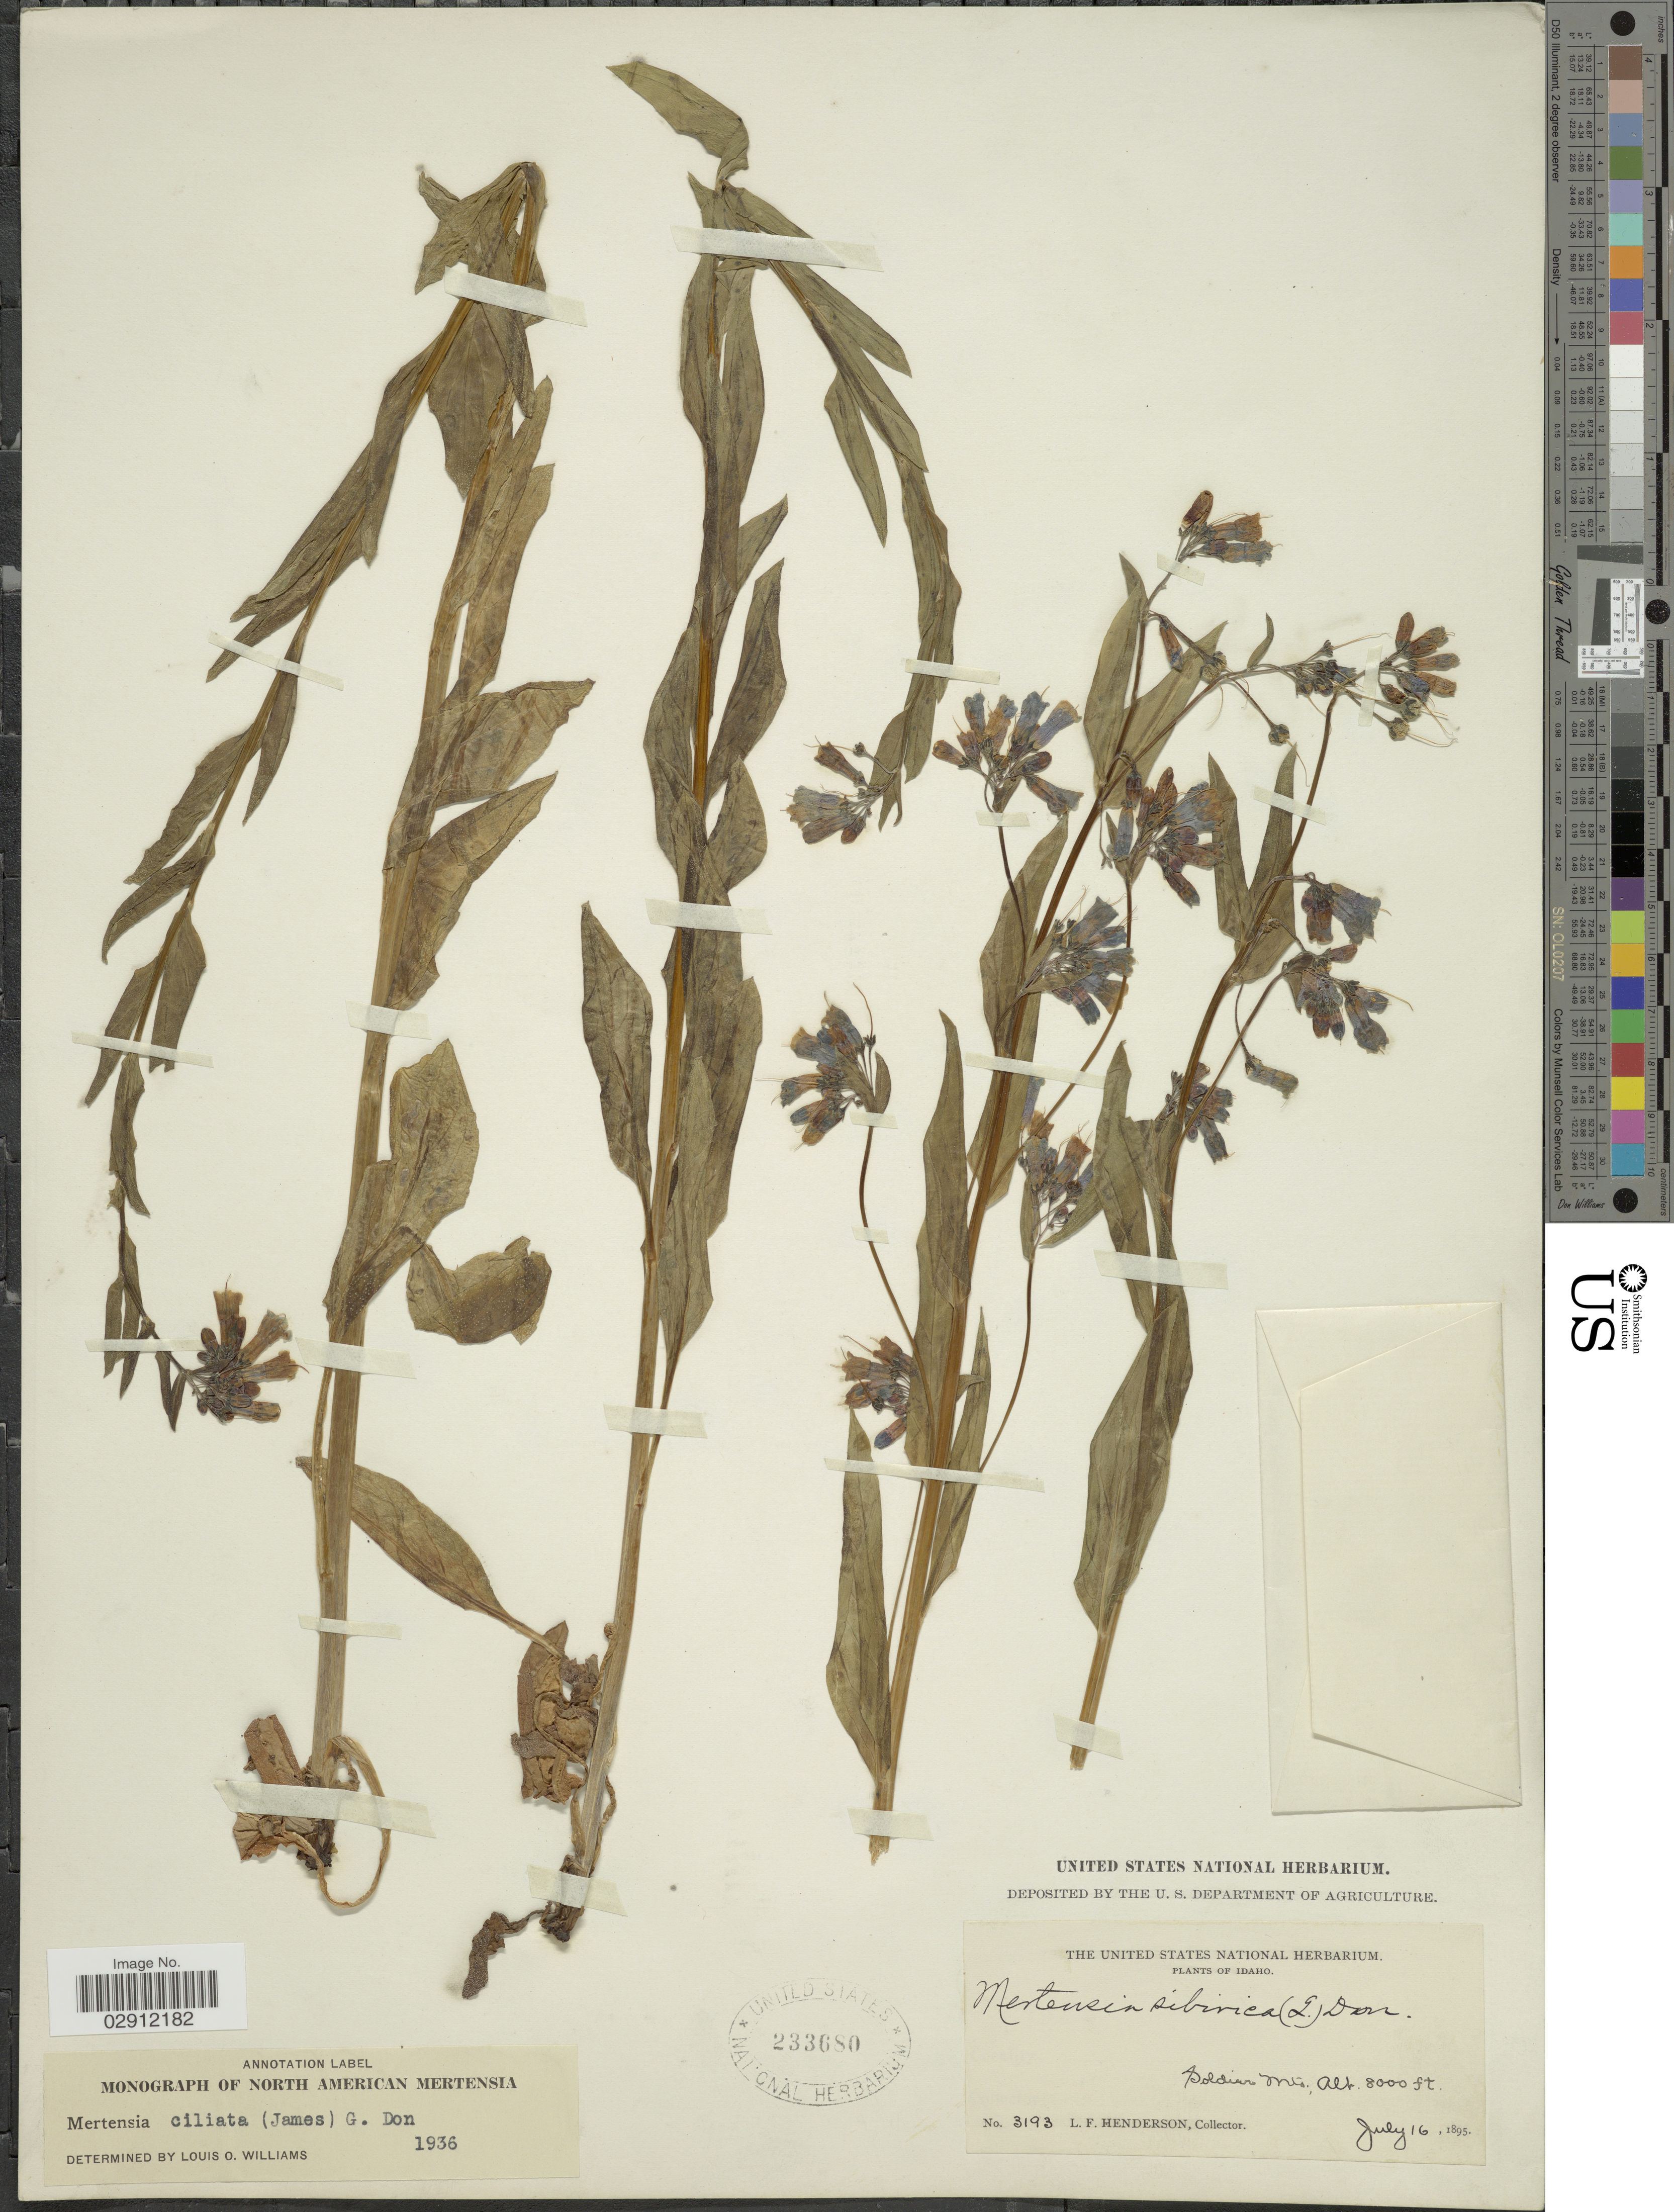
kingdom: Plantae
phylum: Tracheophyta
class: Magnoliopsida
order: Boraginales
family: Boraginaceae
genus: Mertensia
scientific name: Mertensia ciliata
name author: (James) G. Don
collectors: L. Henderson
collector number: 3193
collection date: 1895-07-16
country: United States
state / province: Idaho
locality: Soldier Mts.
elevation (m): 2438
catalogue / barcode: US 233680